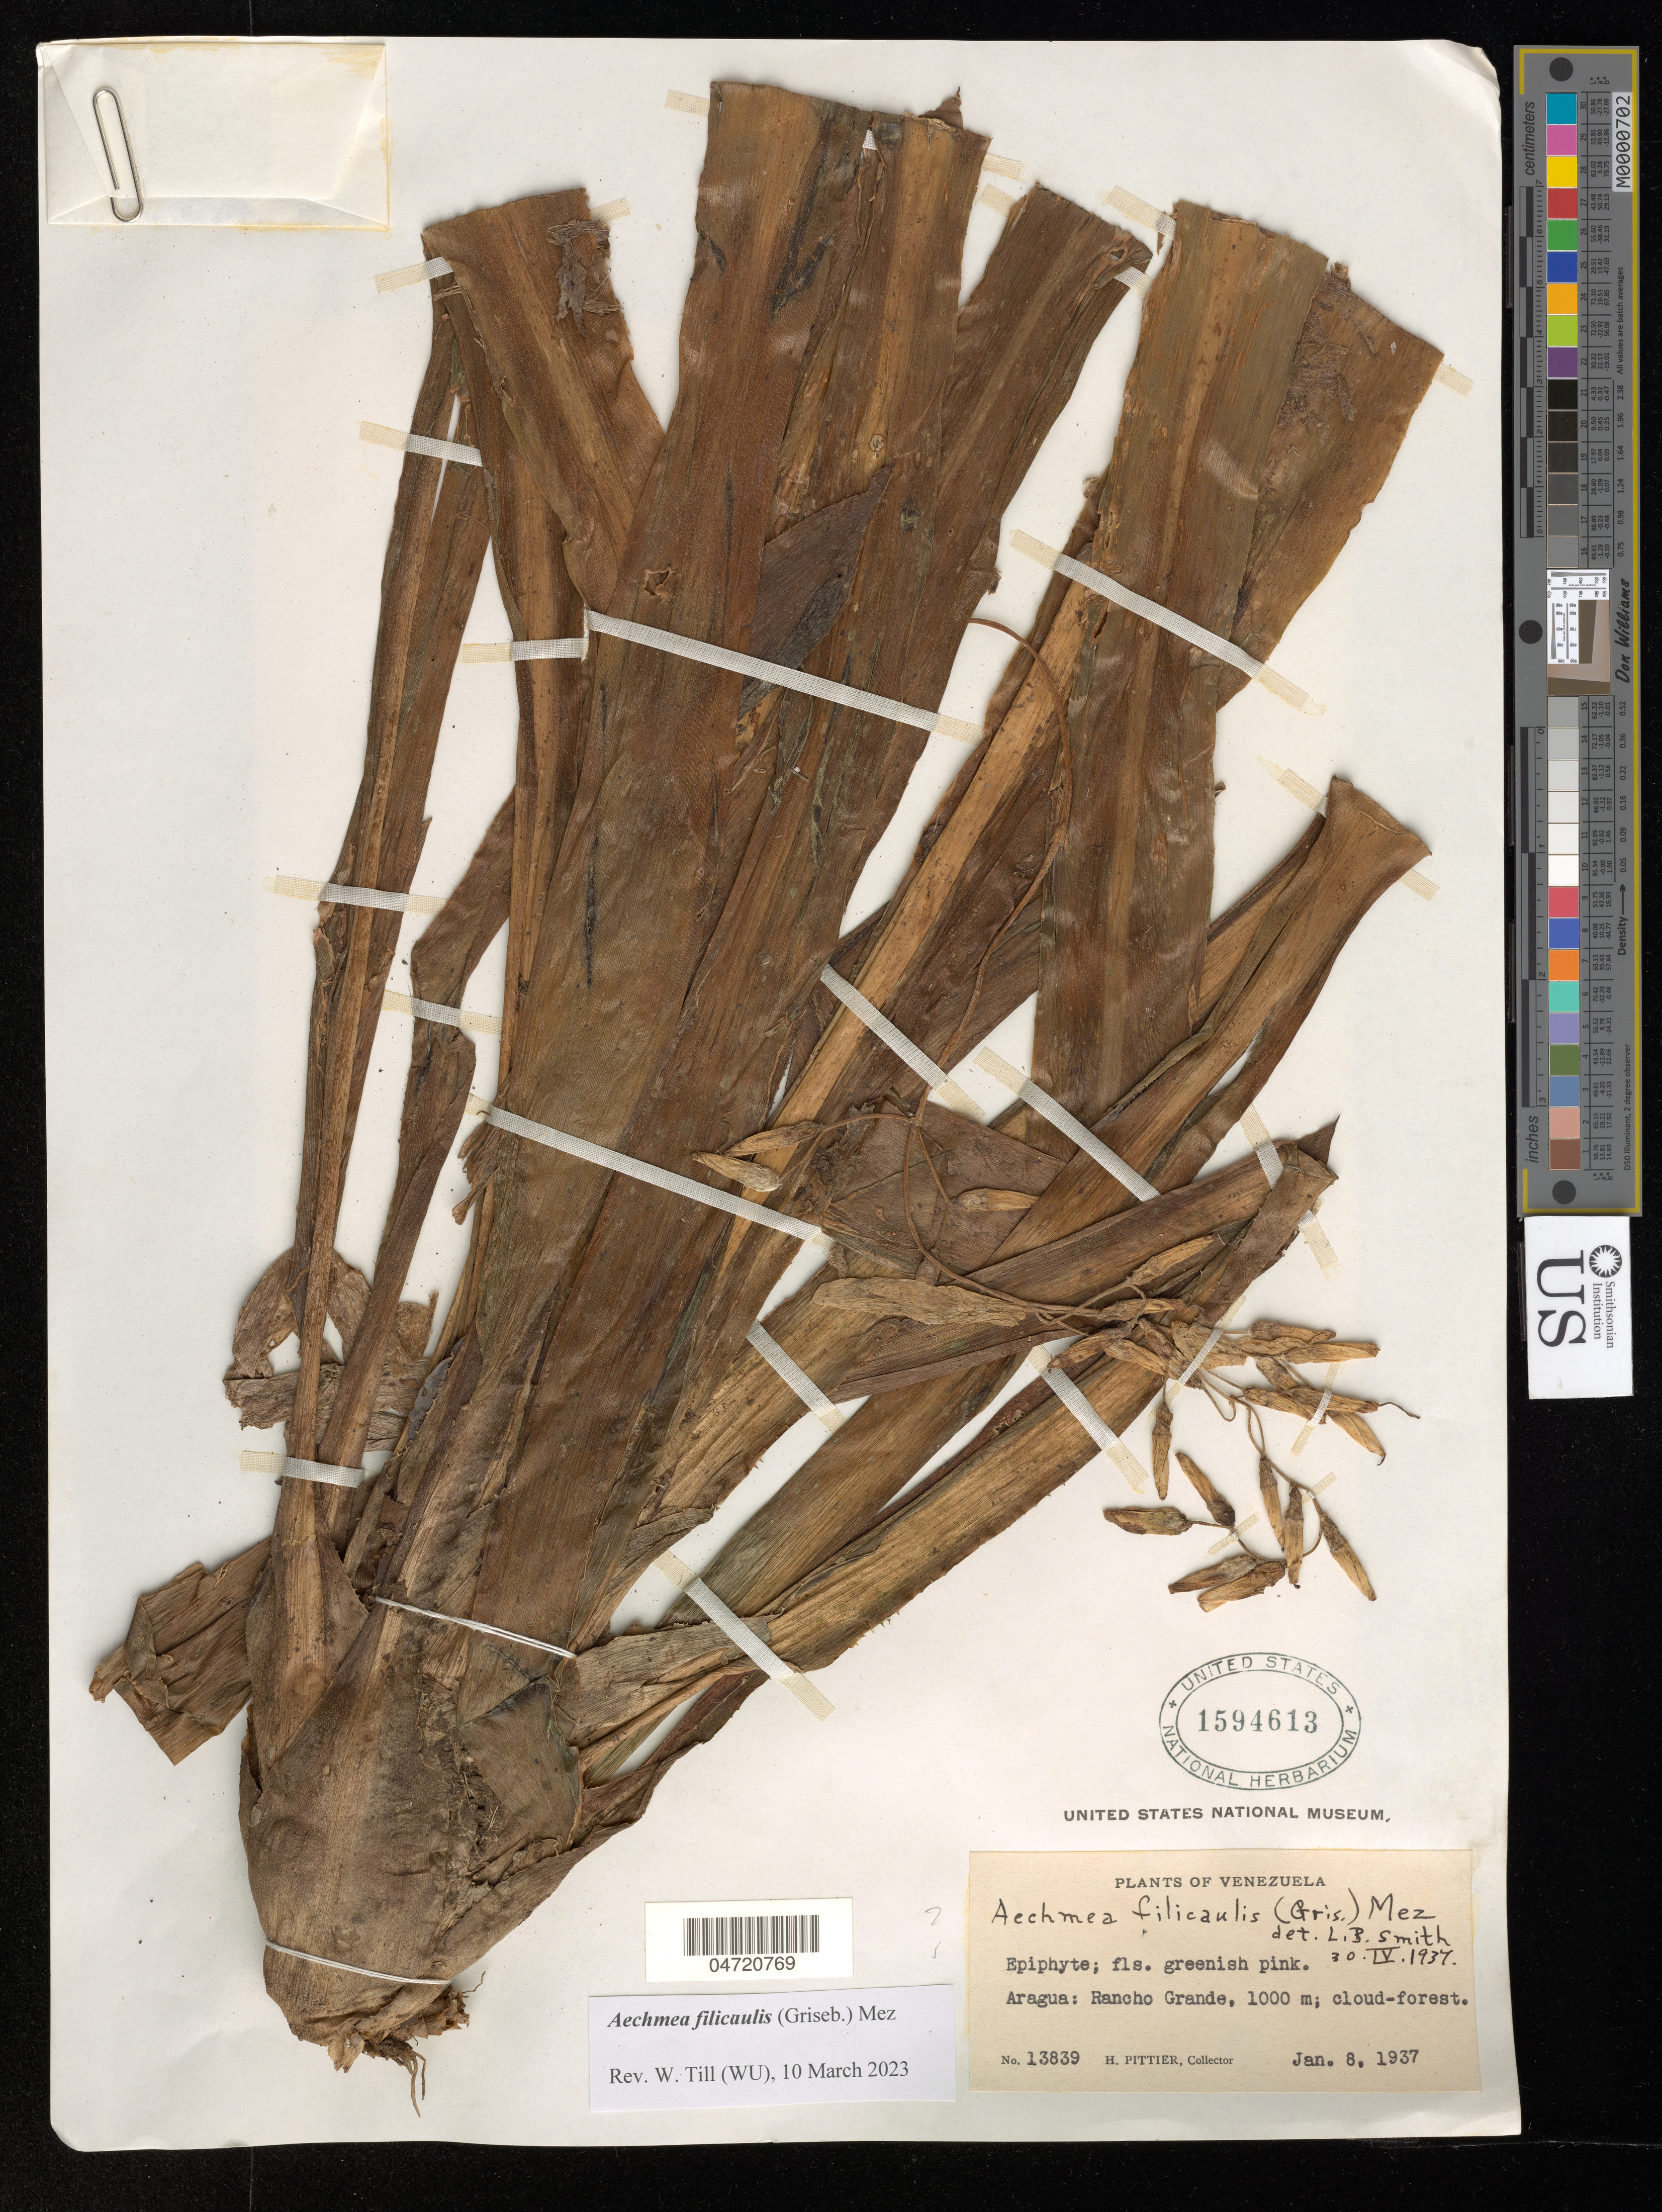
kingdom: Plantae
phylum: Tracheophyta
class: Liliopsida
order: Poales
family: Bromeliaceae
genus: Aechmea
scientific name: Aechmea filicaulis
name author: (Griseb.) Mez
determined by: Till, W.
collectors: H. F. Pittier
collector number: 13839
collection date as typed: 8-Jan-37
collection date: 1937-01-08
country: Venezuela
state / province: Aragua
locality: Rancho Grande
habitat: Cloud forest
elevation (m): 1000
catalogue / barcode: US 1594613